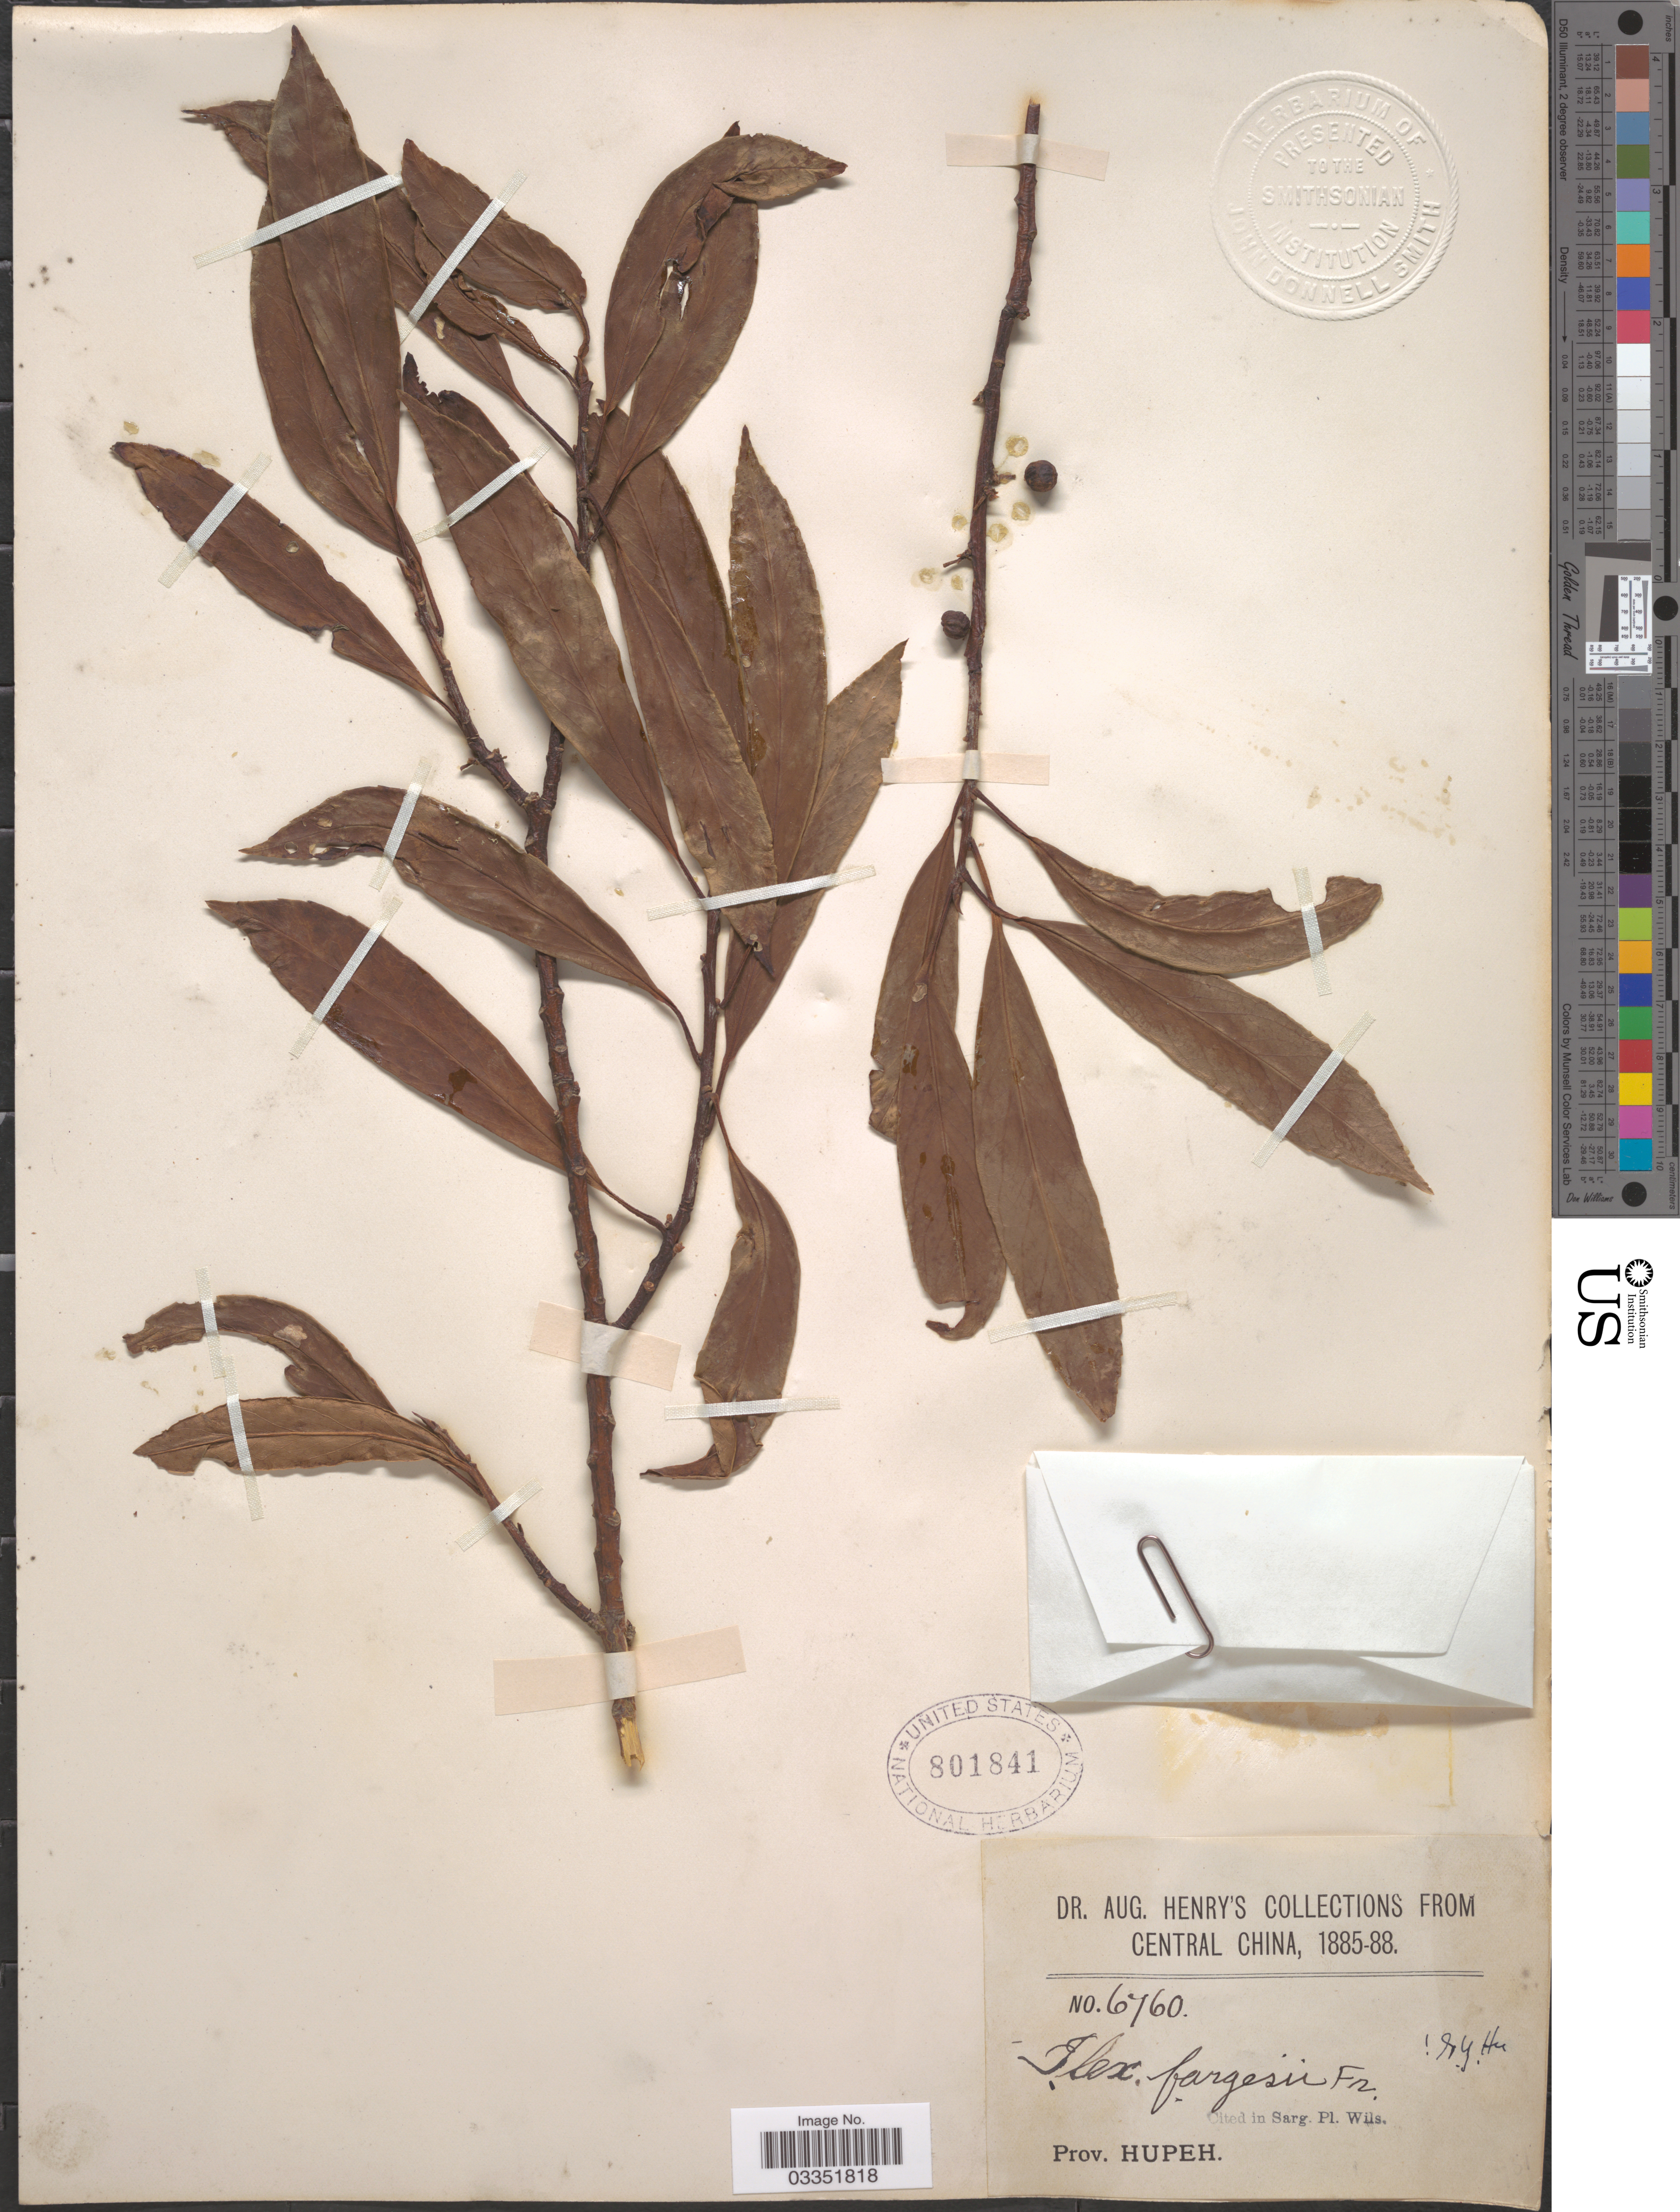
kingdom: Plantae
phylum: Tracheophyta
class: Magnoliopsida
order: Aquifoliales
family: Aquifoliaceae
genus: Ilex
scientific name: Ilex fargesii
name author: Franch.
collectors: A. Henry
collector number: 6760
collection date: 1885/1888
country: China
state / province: Hubei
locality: Central China. Prov. Hupeh.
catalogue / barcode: US 801841